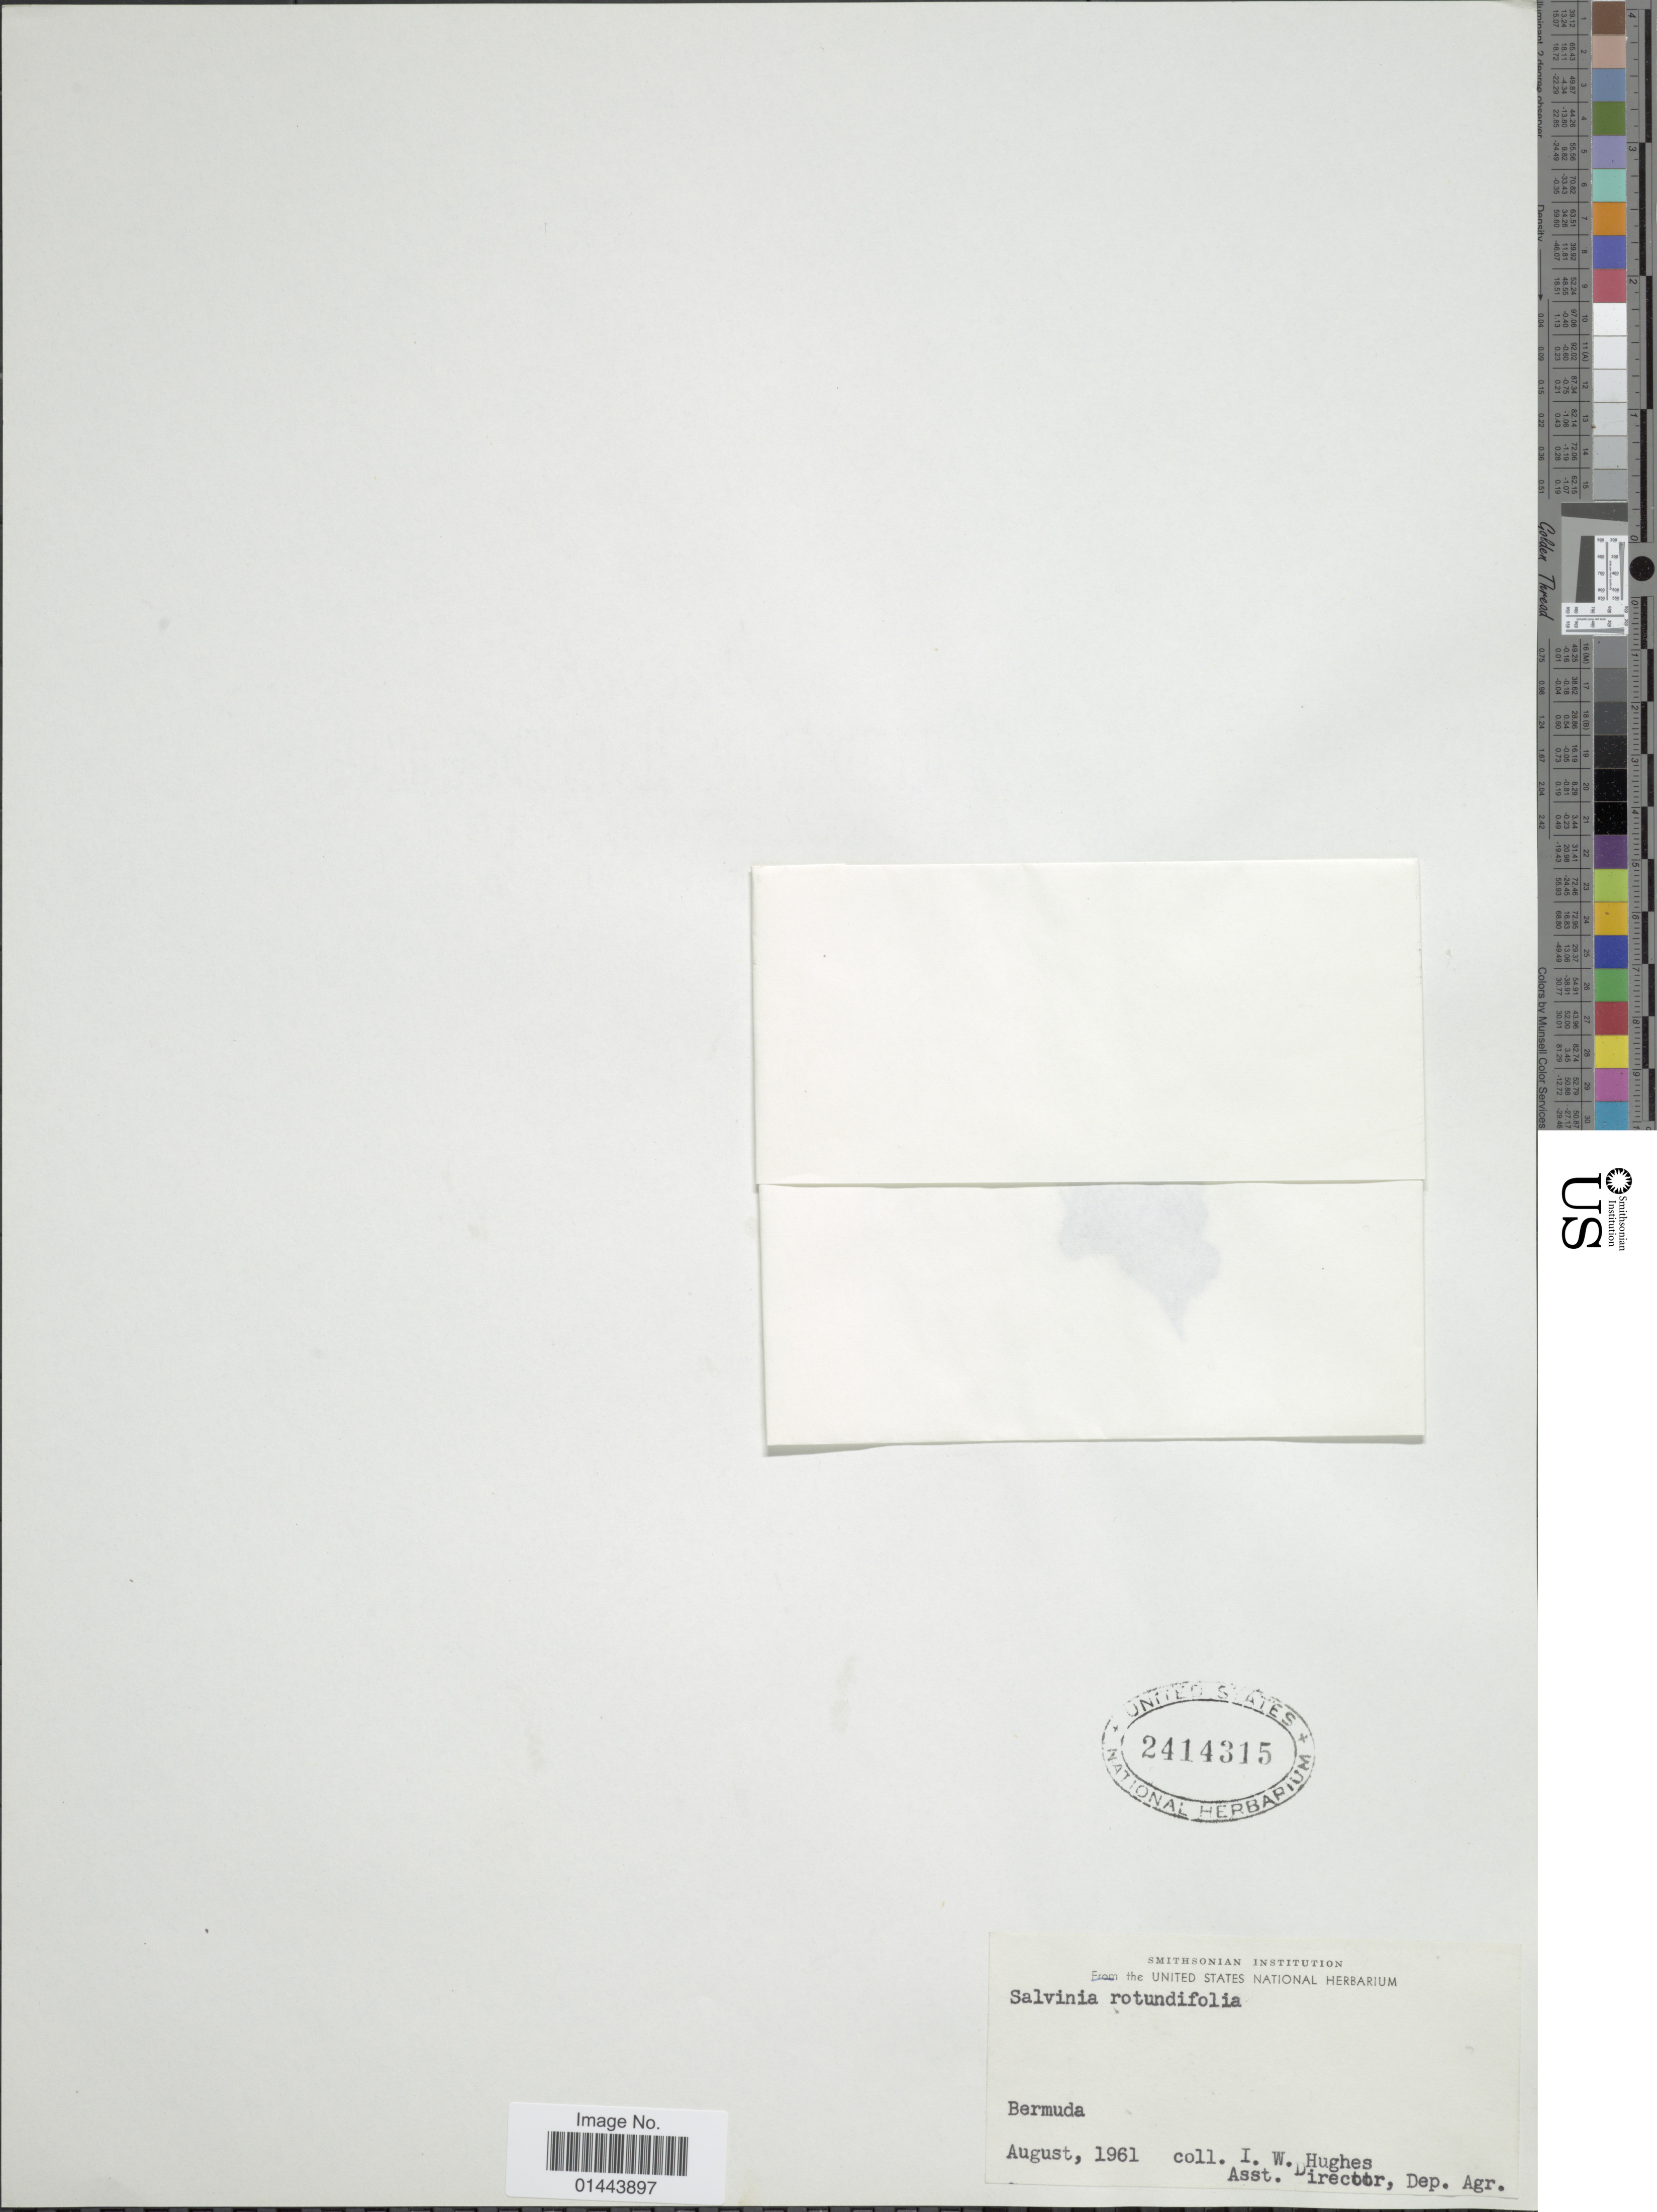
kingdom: Plantae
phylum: Tracheophyta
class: Polypodiopsida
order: Salviniales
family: Salviniaceae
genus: Salvinia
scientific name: Salvinia minima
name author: Baker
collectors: I. Hughes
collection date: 1961-08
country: Bermuda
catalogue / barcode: US 2414315